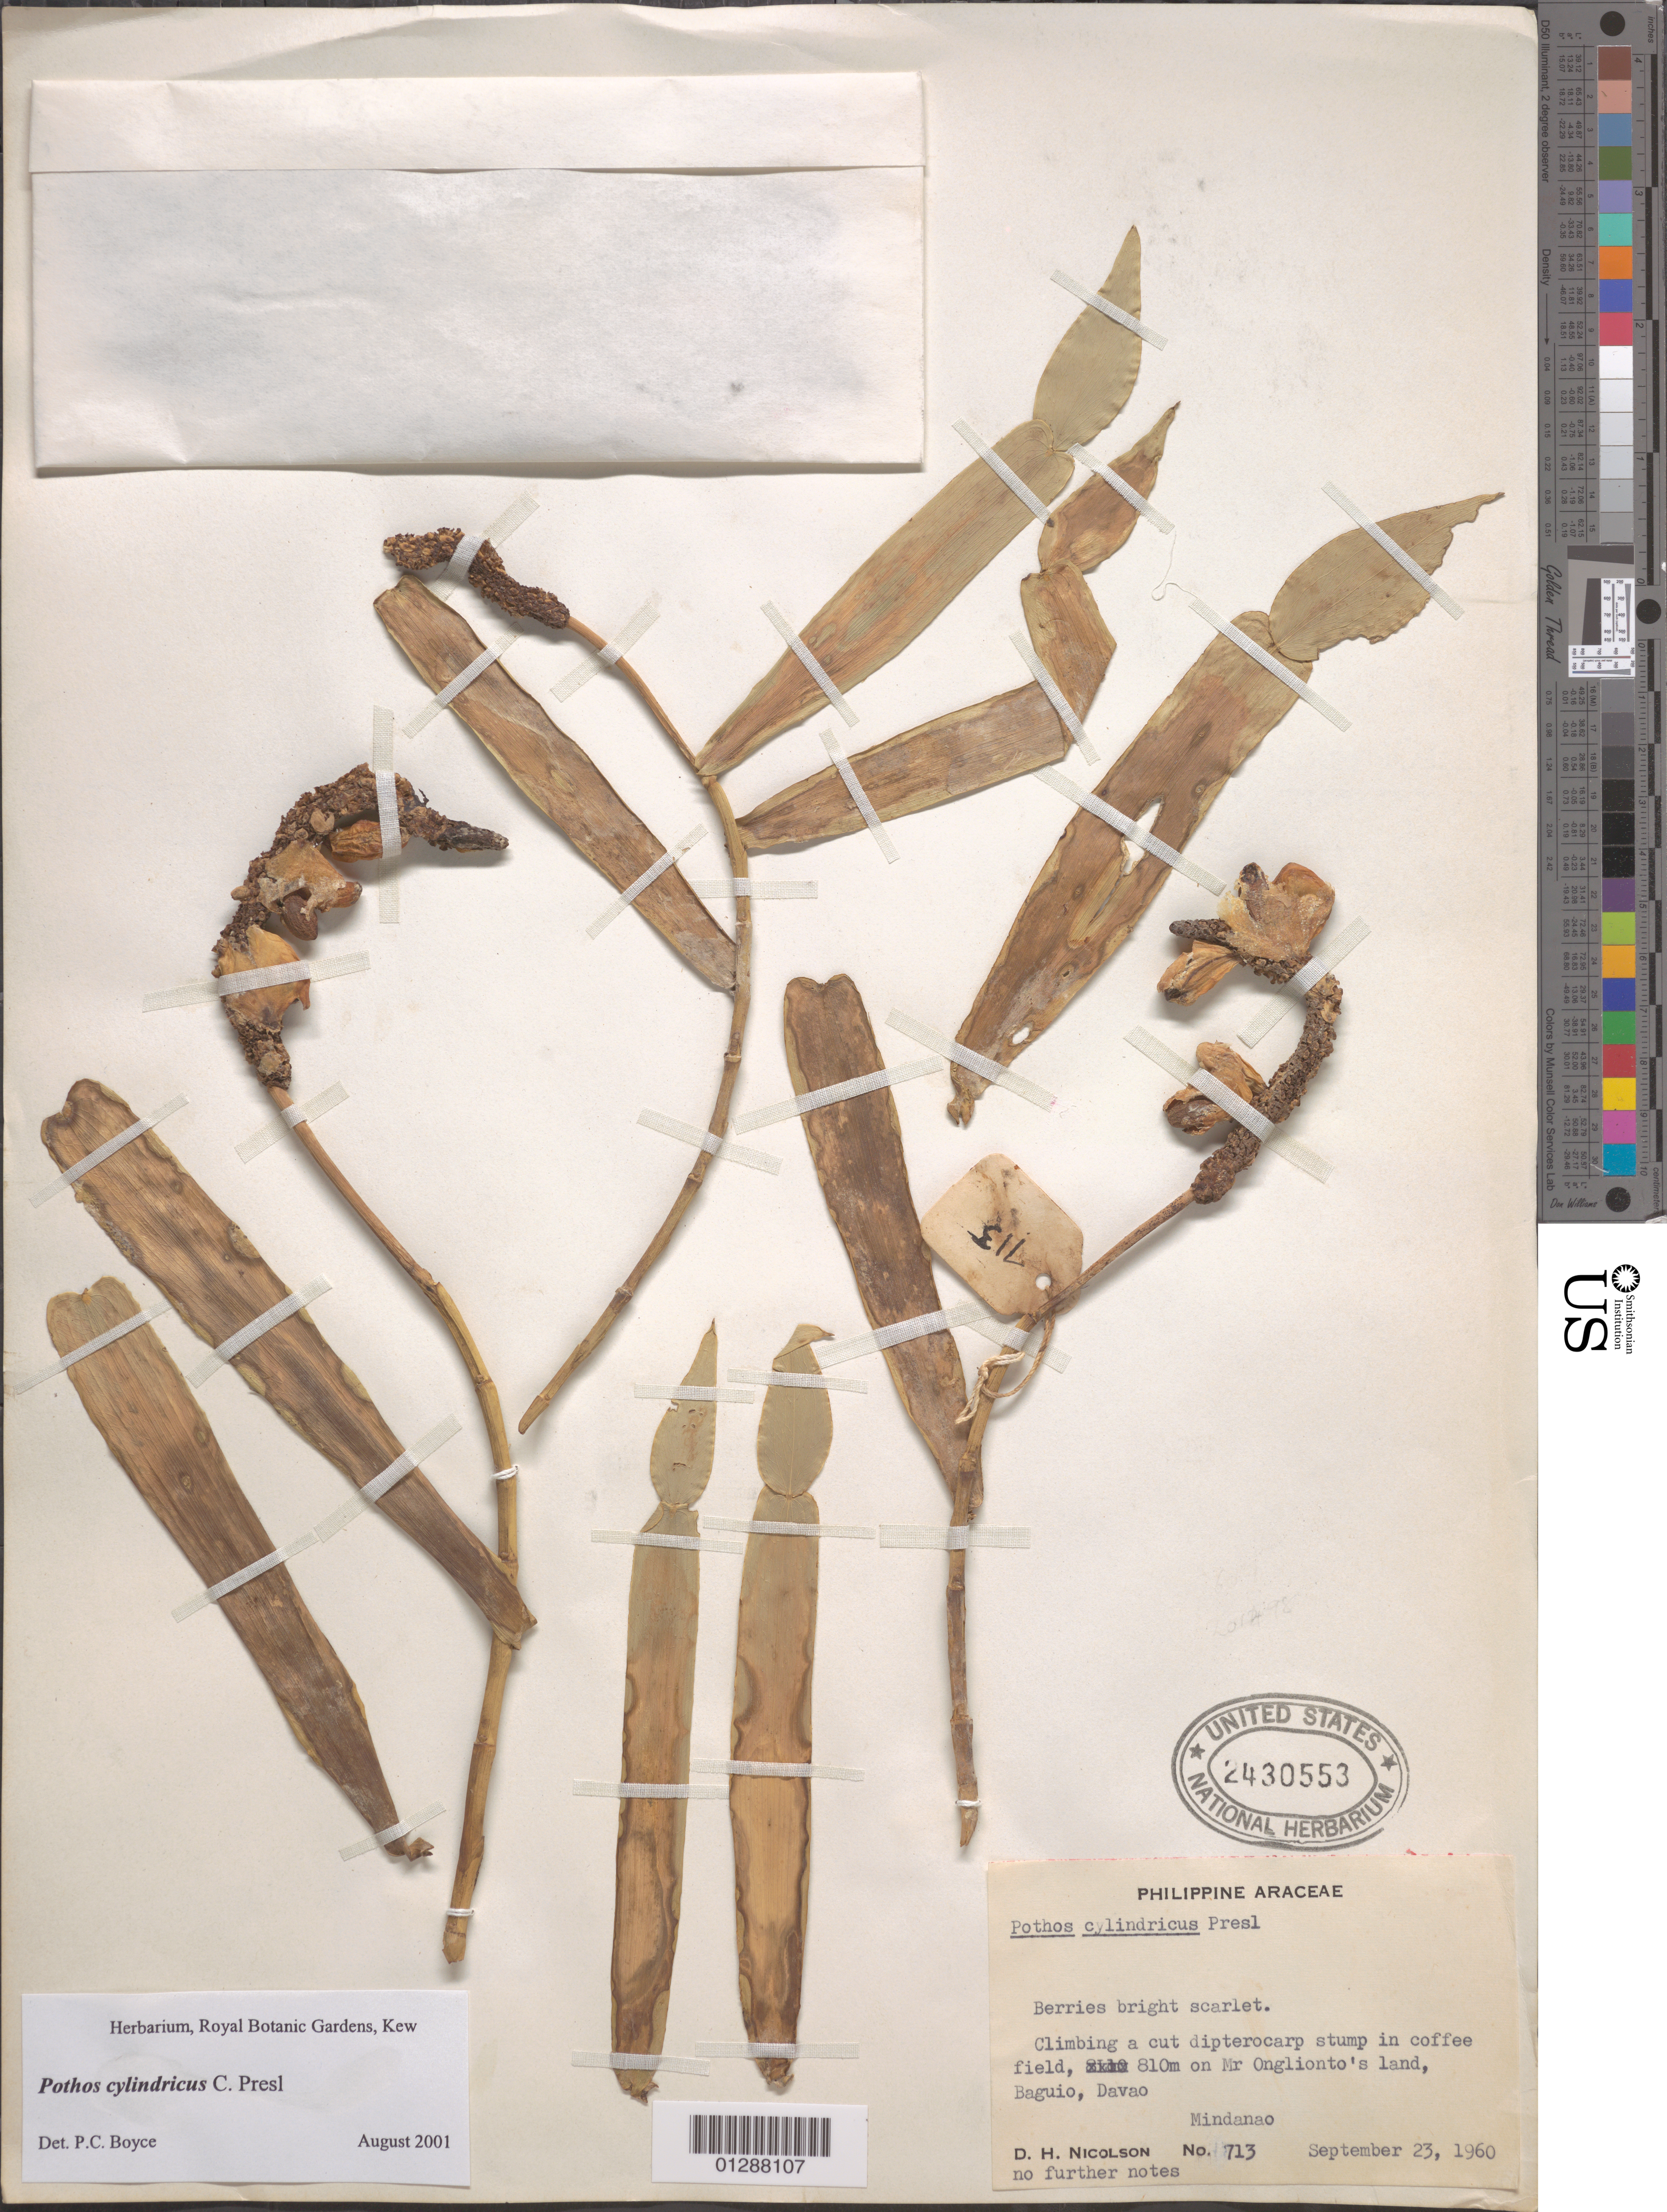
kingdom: Plantae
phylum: Tracheophyta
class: Liliopsida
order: Alismatales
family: Araceae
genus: Pothos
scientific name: Pothos cylindricus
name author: C. Presl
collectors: D. H. Nicolson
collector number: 713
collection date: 1960-09-23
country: Philippines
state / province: Davao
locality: In coffee field, on Mr Onglionto's land, Baguio, Mindanao.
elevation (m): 810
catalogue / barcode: US 2430553